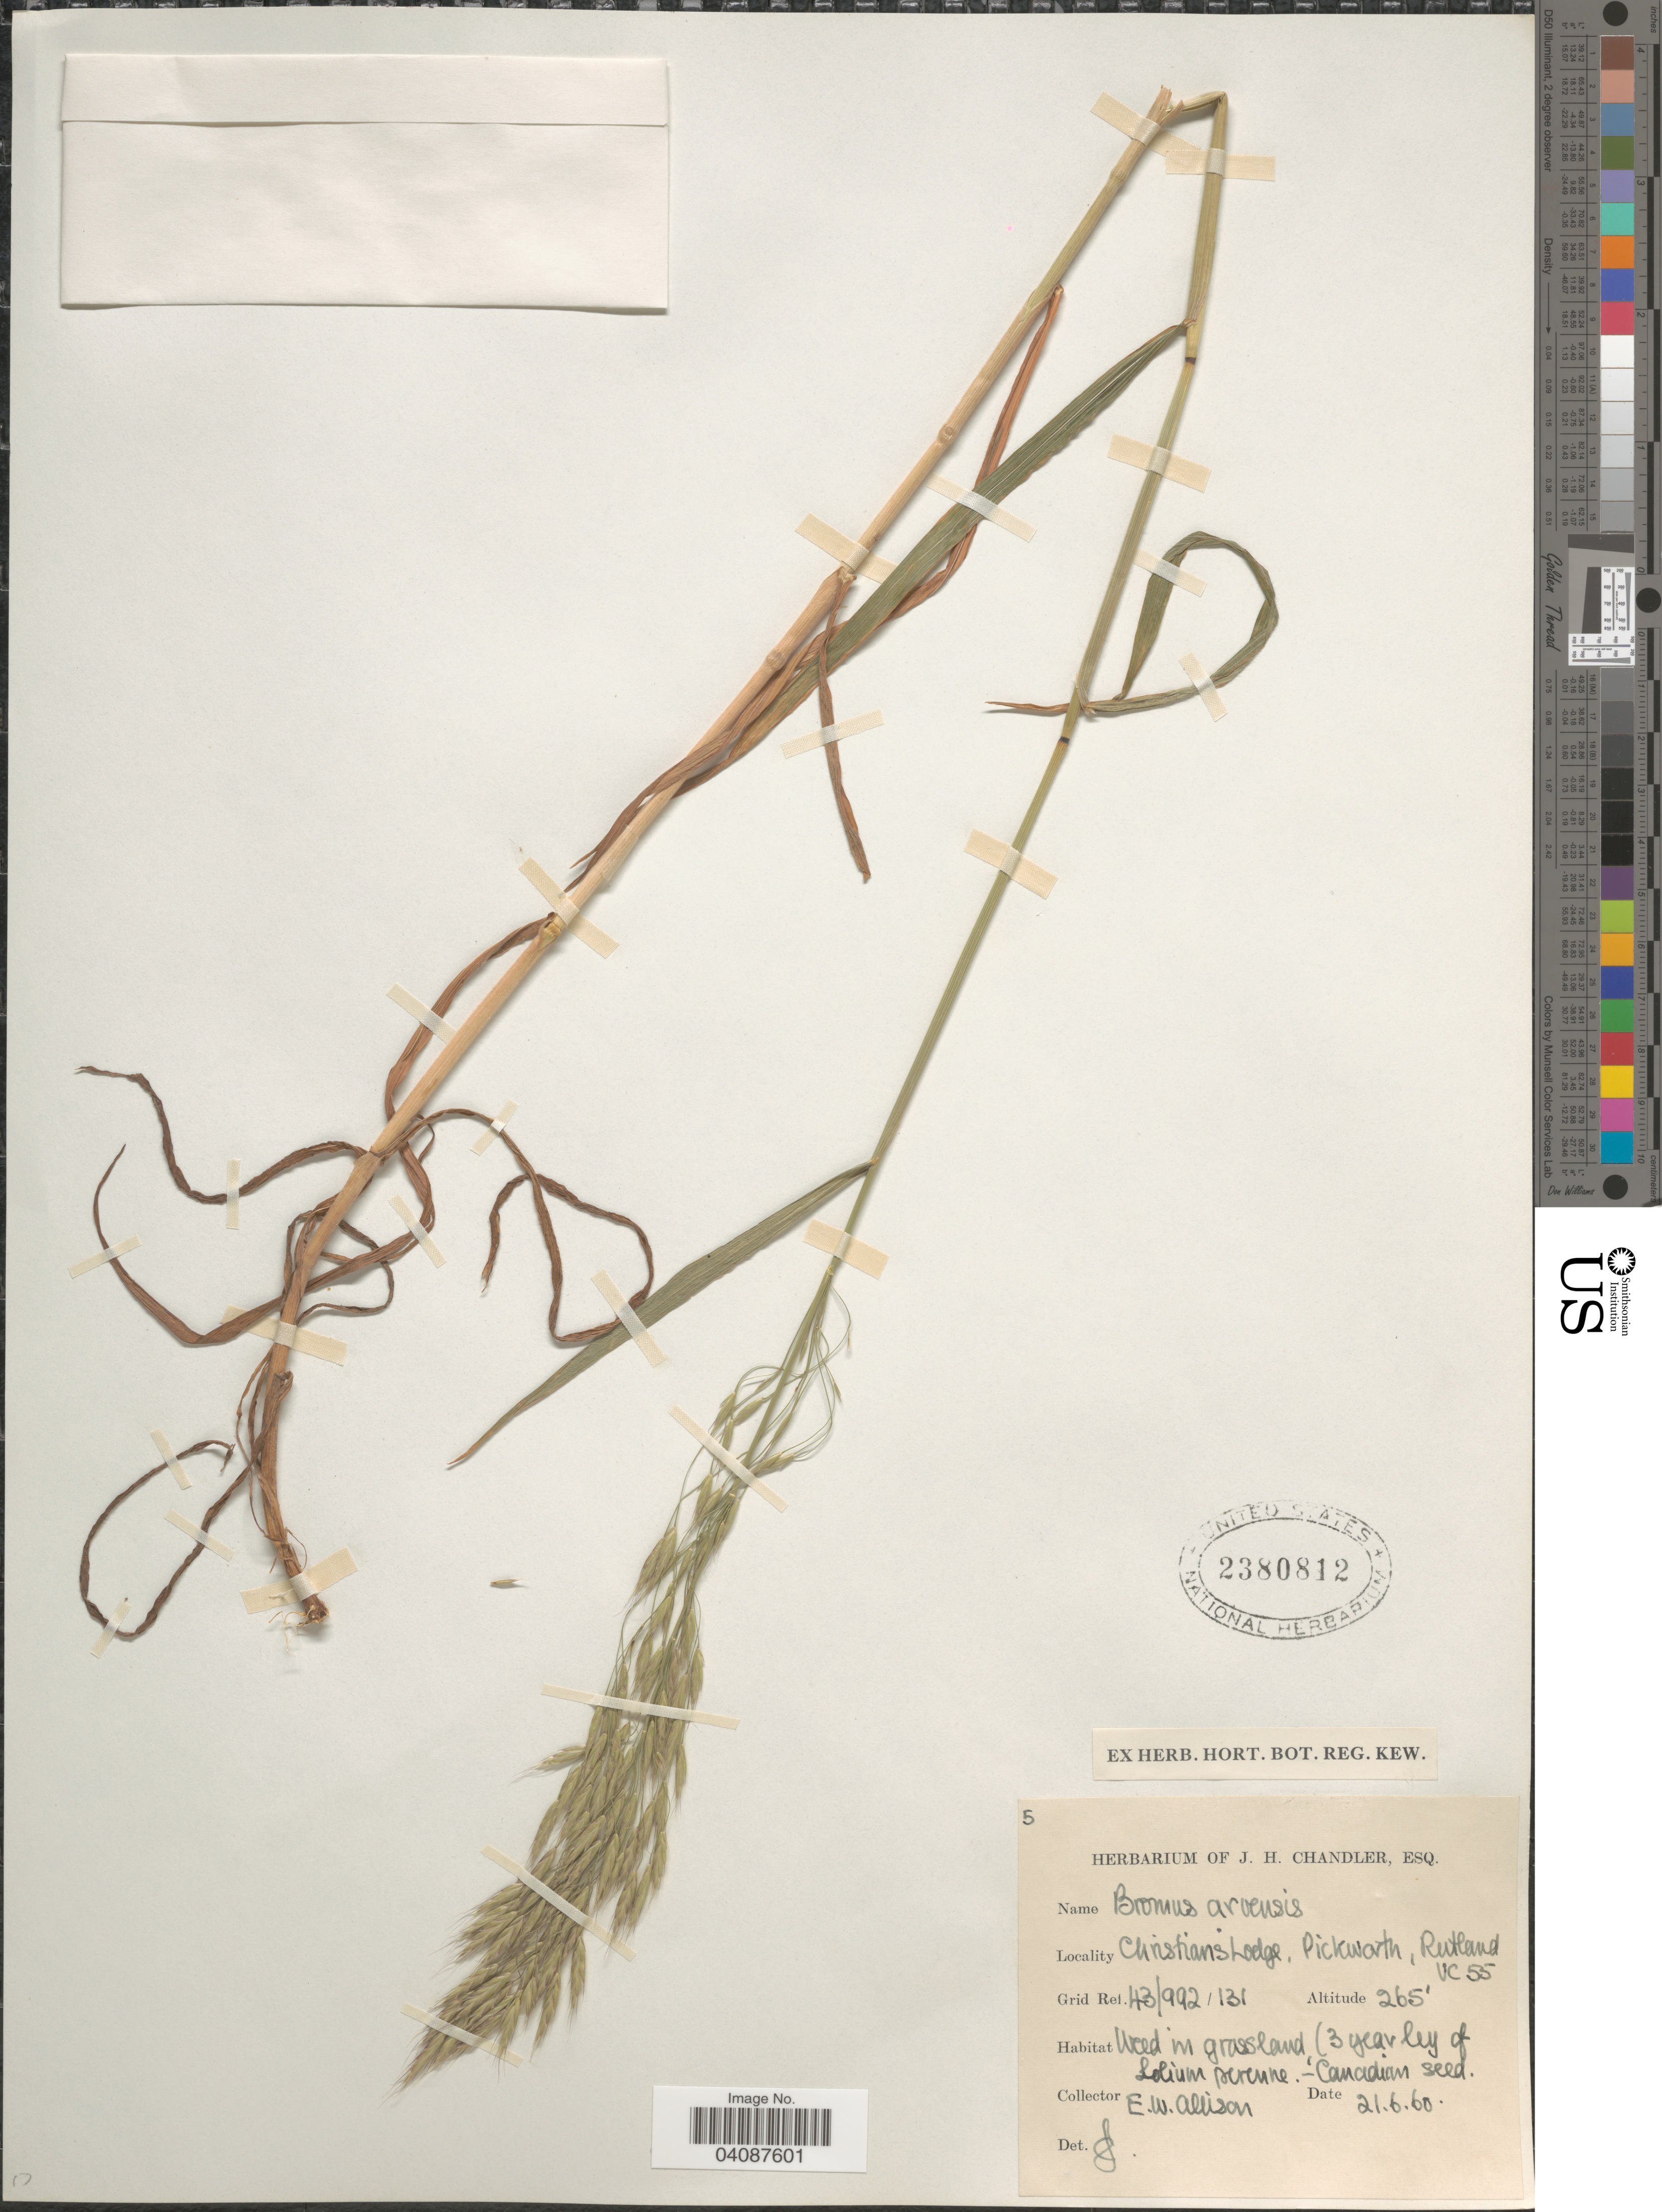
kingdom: Plantae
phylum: Tracheophyta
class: Liliopsida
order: Poales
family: Poaceae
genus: Bromus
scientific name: Bromus arvensis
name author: L.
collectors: E. Allison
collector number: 5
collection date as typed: Transcribed d/m/y: 21/6/60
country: United Kingdom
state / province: England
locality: Christian Lodge, Pickworth, Rutland. VC 55.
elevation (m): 81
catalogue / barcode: US 2380812